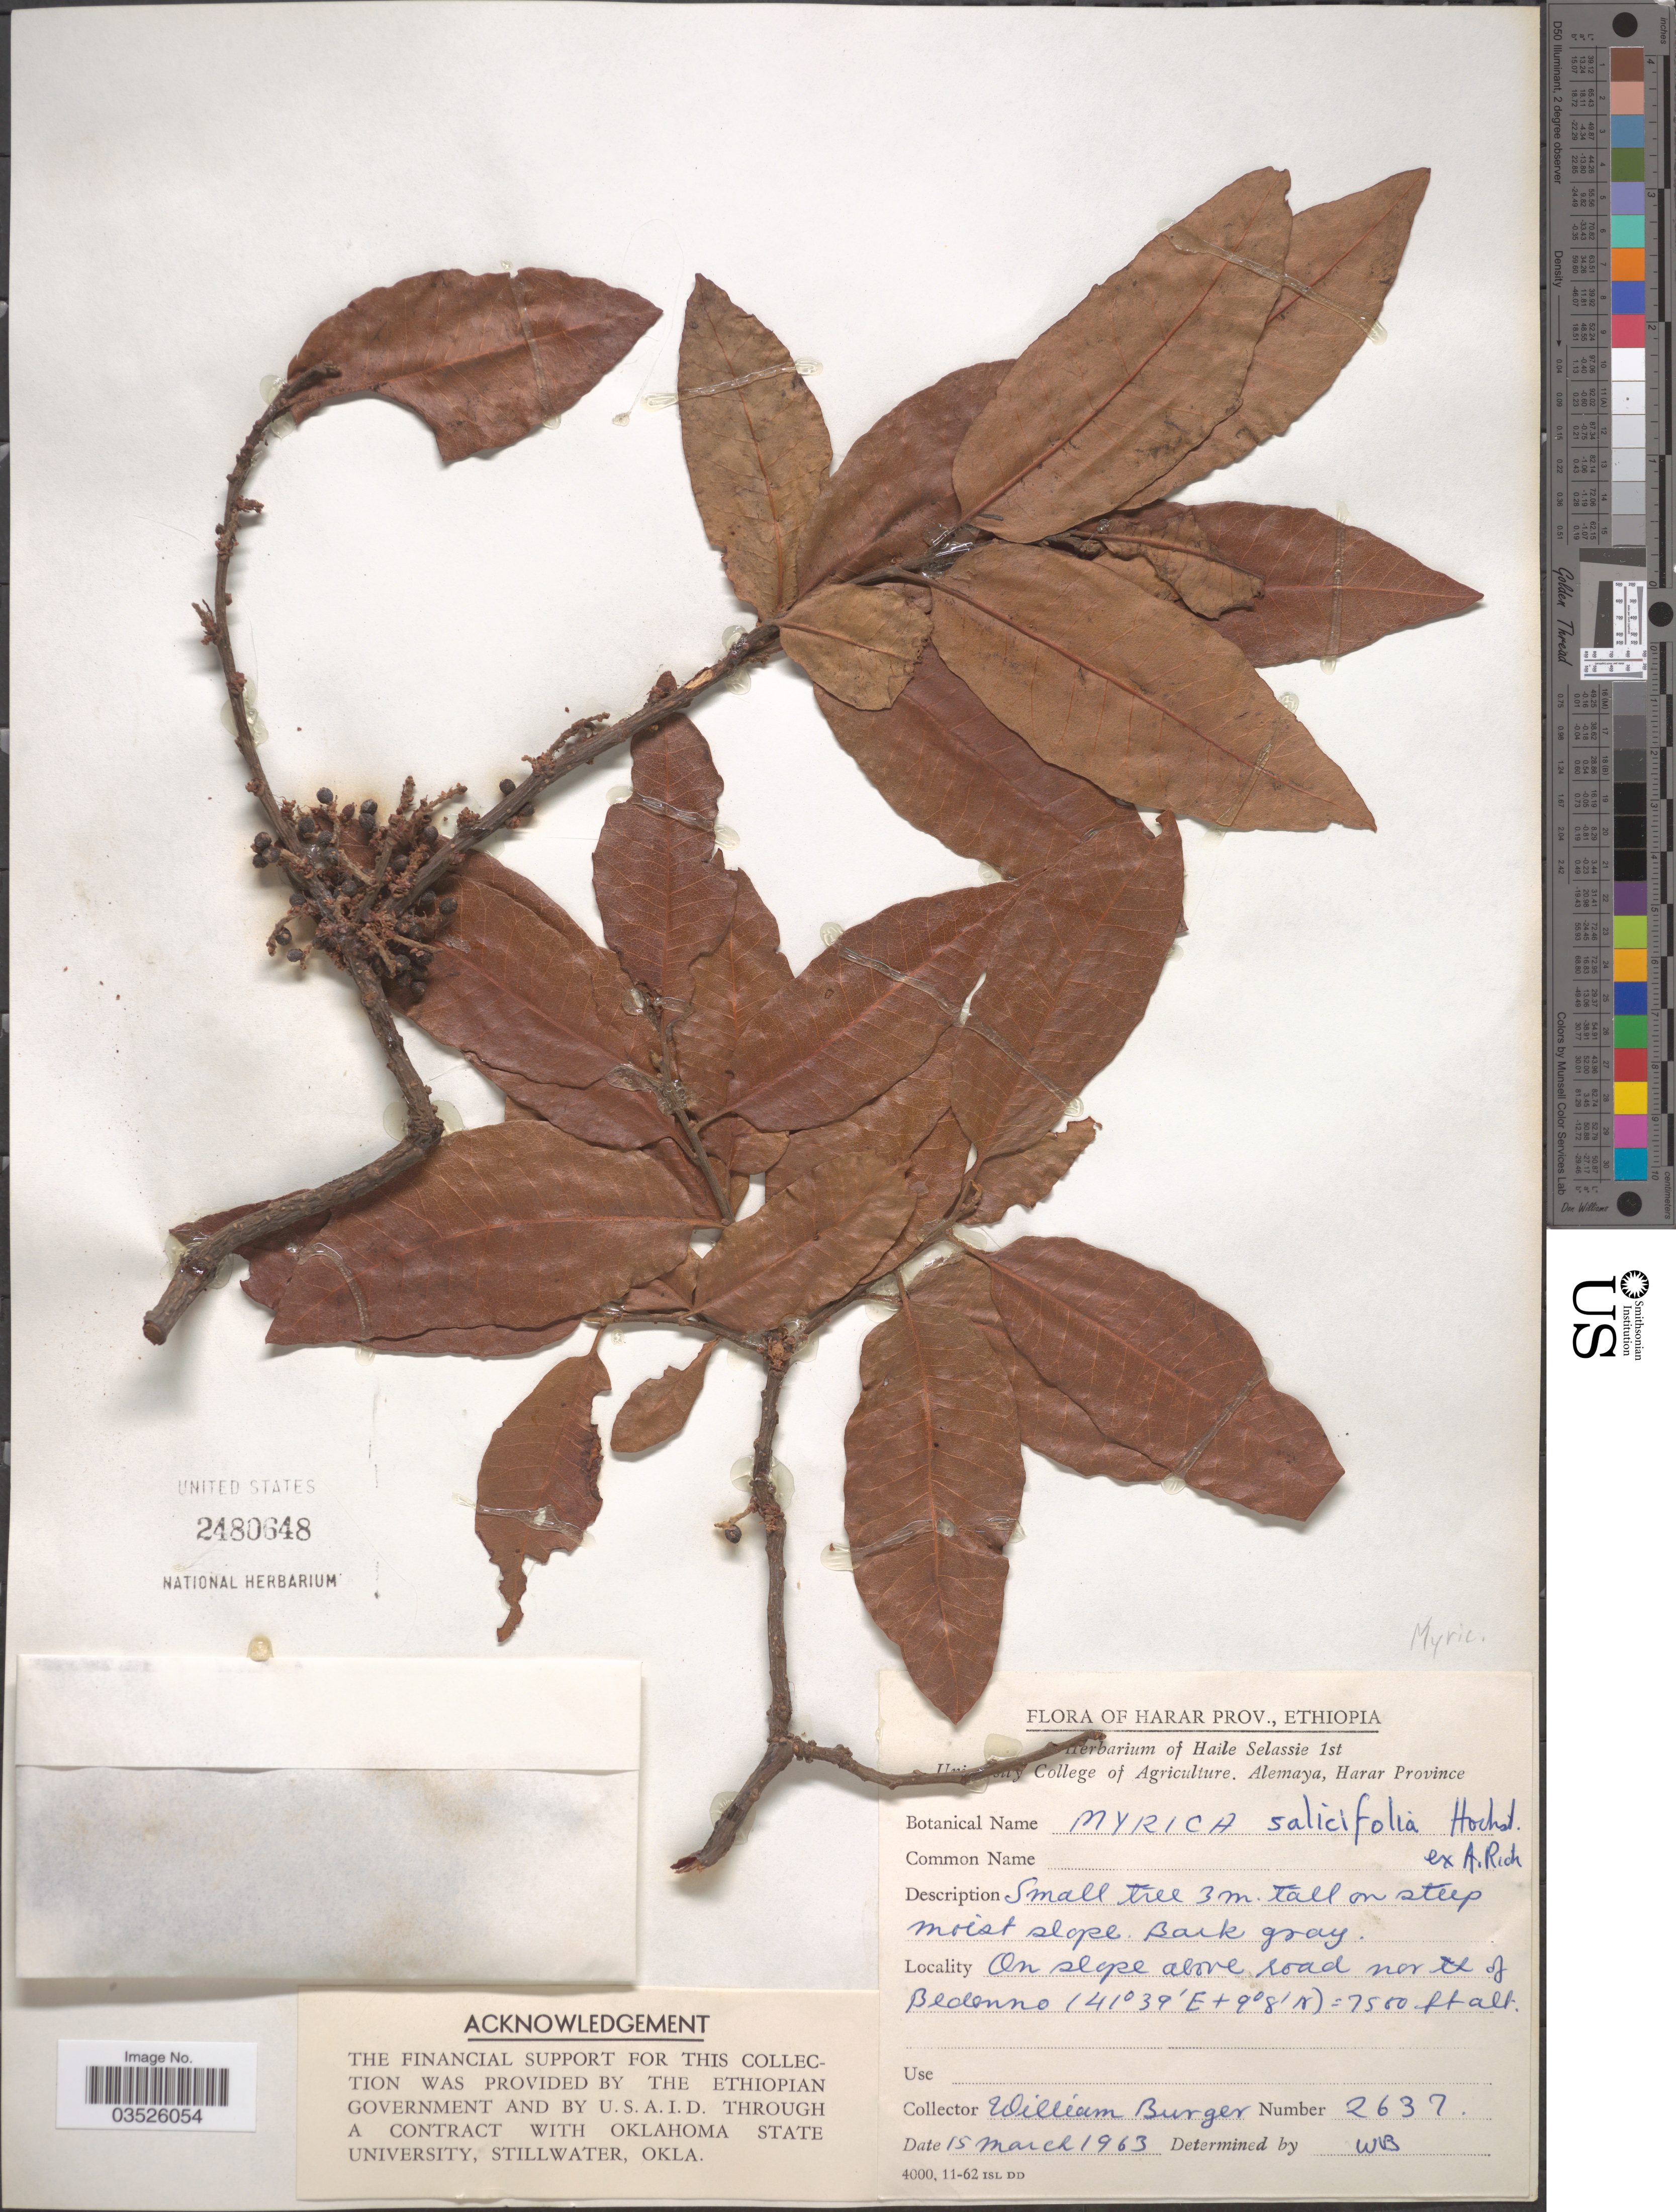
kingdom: Plantae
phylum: Tracheophyta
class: Magnoliopsida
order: Fagales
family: Myricaceae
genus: Morella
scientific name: Morella salicifolia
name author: (Hochst. ex A. Rich.) Verdc. & Polhill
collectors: W. Burger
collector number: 2637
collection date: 1963-03-15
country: Ethiopia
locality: Harar Prov., On slope above road north of Bedenno.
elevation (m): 2286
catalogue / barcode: US 2480648